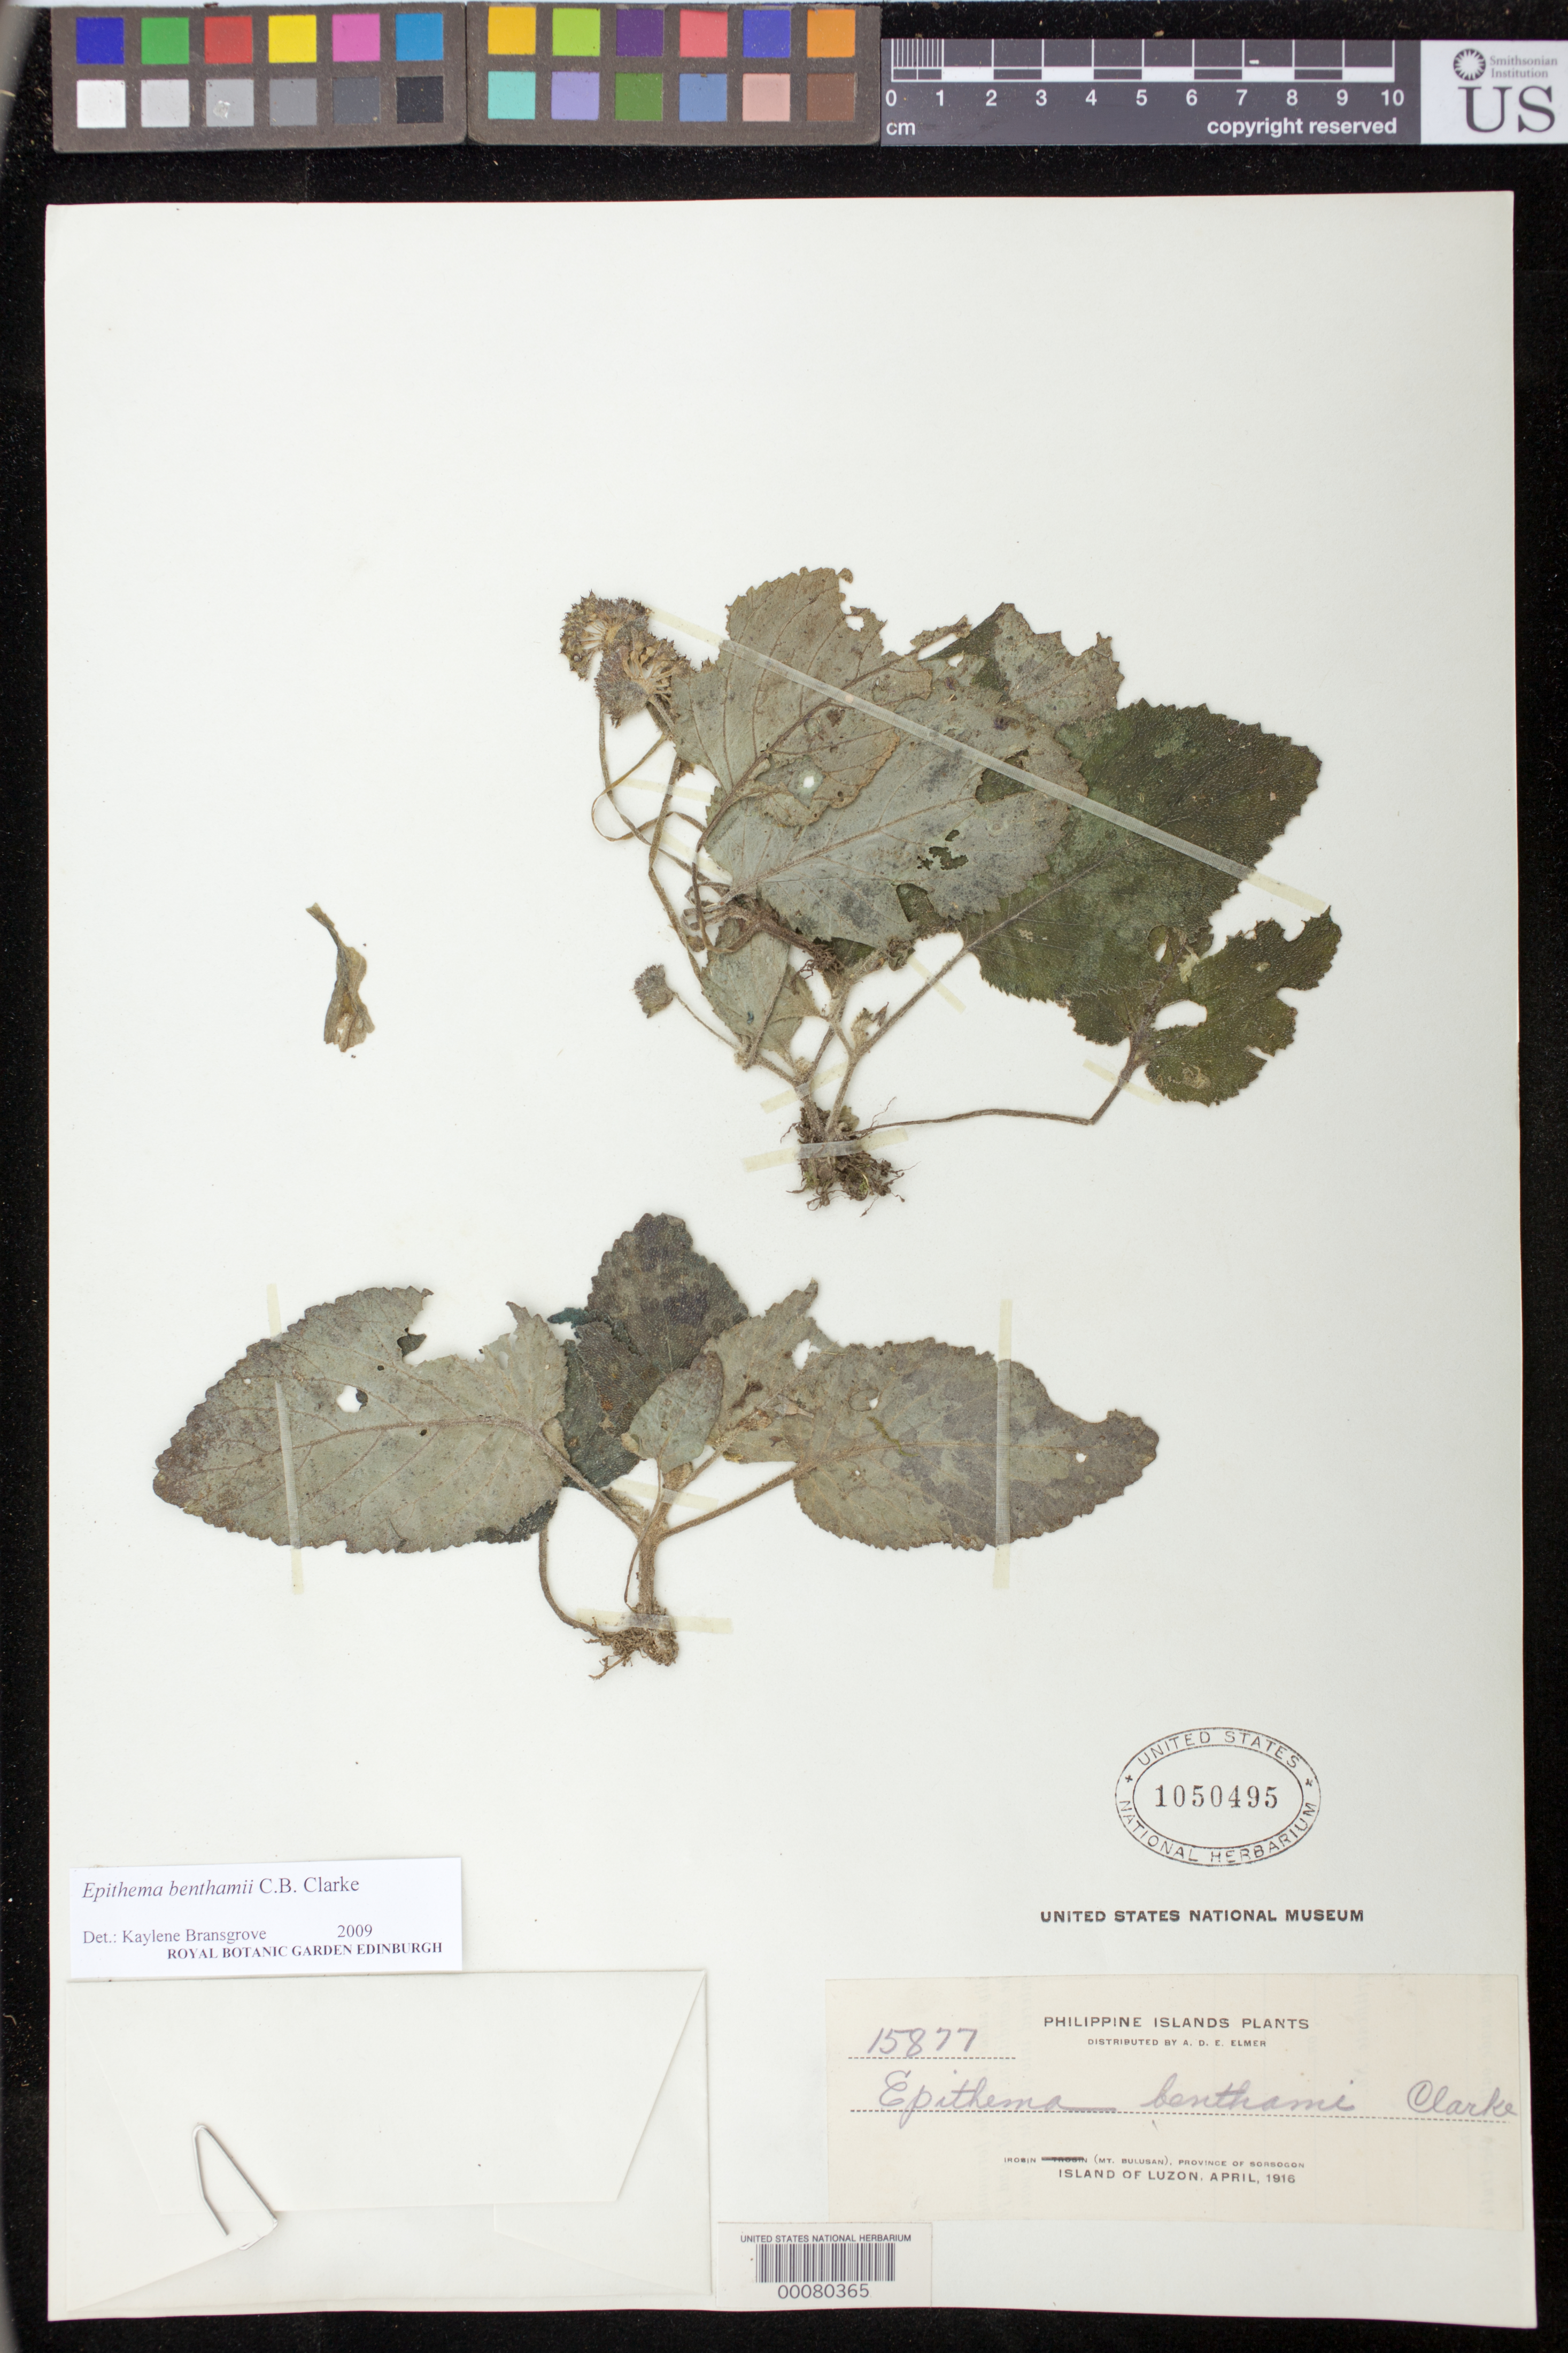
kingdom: Plantae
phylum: Tracheophyta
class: Magnoliopsida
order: Lamiales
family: Gesneriaceae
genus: Epithema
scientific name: Epithema benthamii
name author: C.B. Clarke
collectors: A. D. E. Elmer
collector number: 15877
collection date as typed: Apr 1916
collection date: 1916-04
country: Philippines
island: Luzon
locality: Sorsogon, Irosin (mt bulusan)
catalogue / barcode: US 1050495